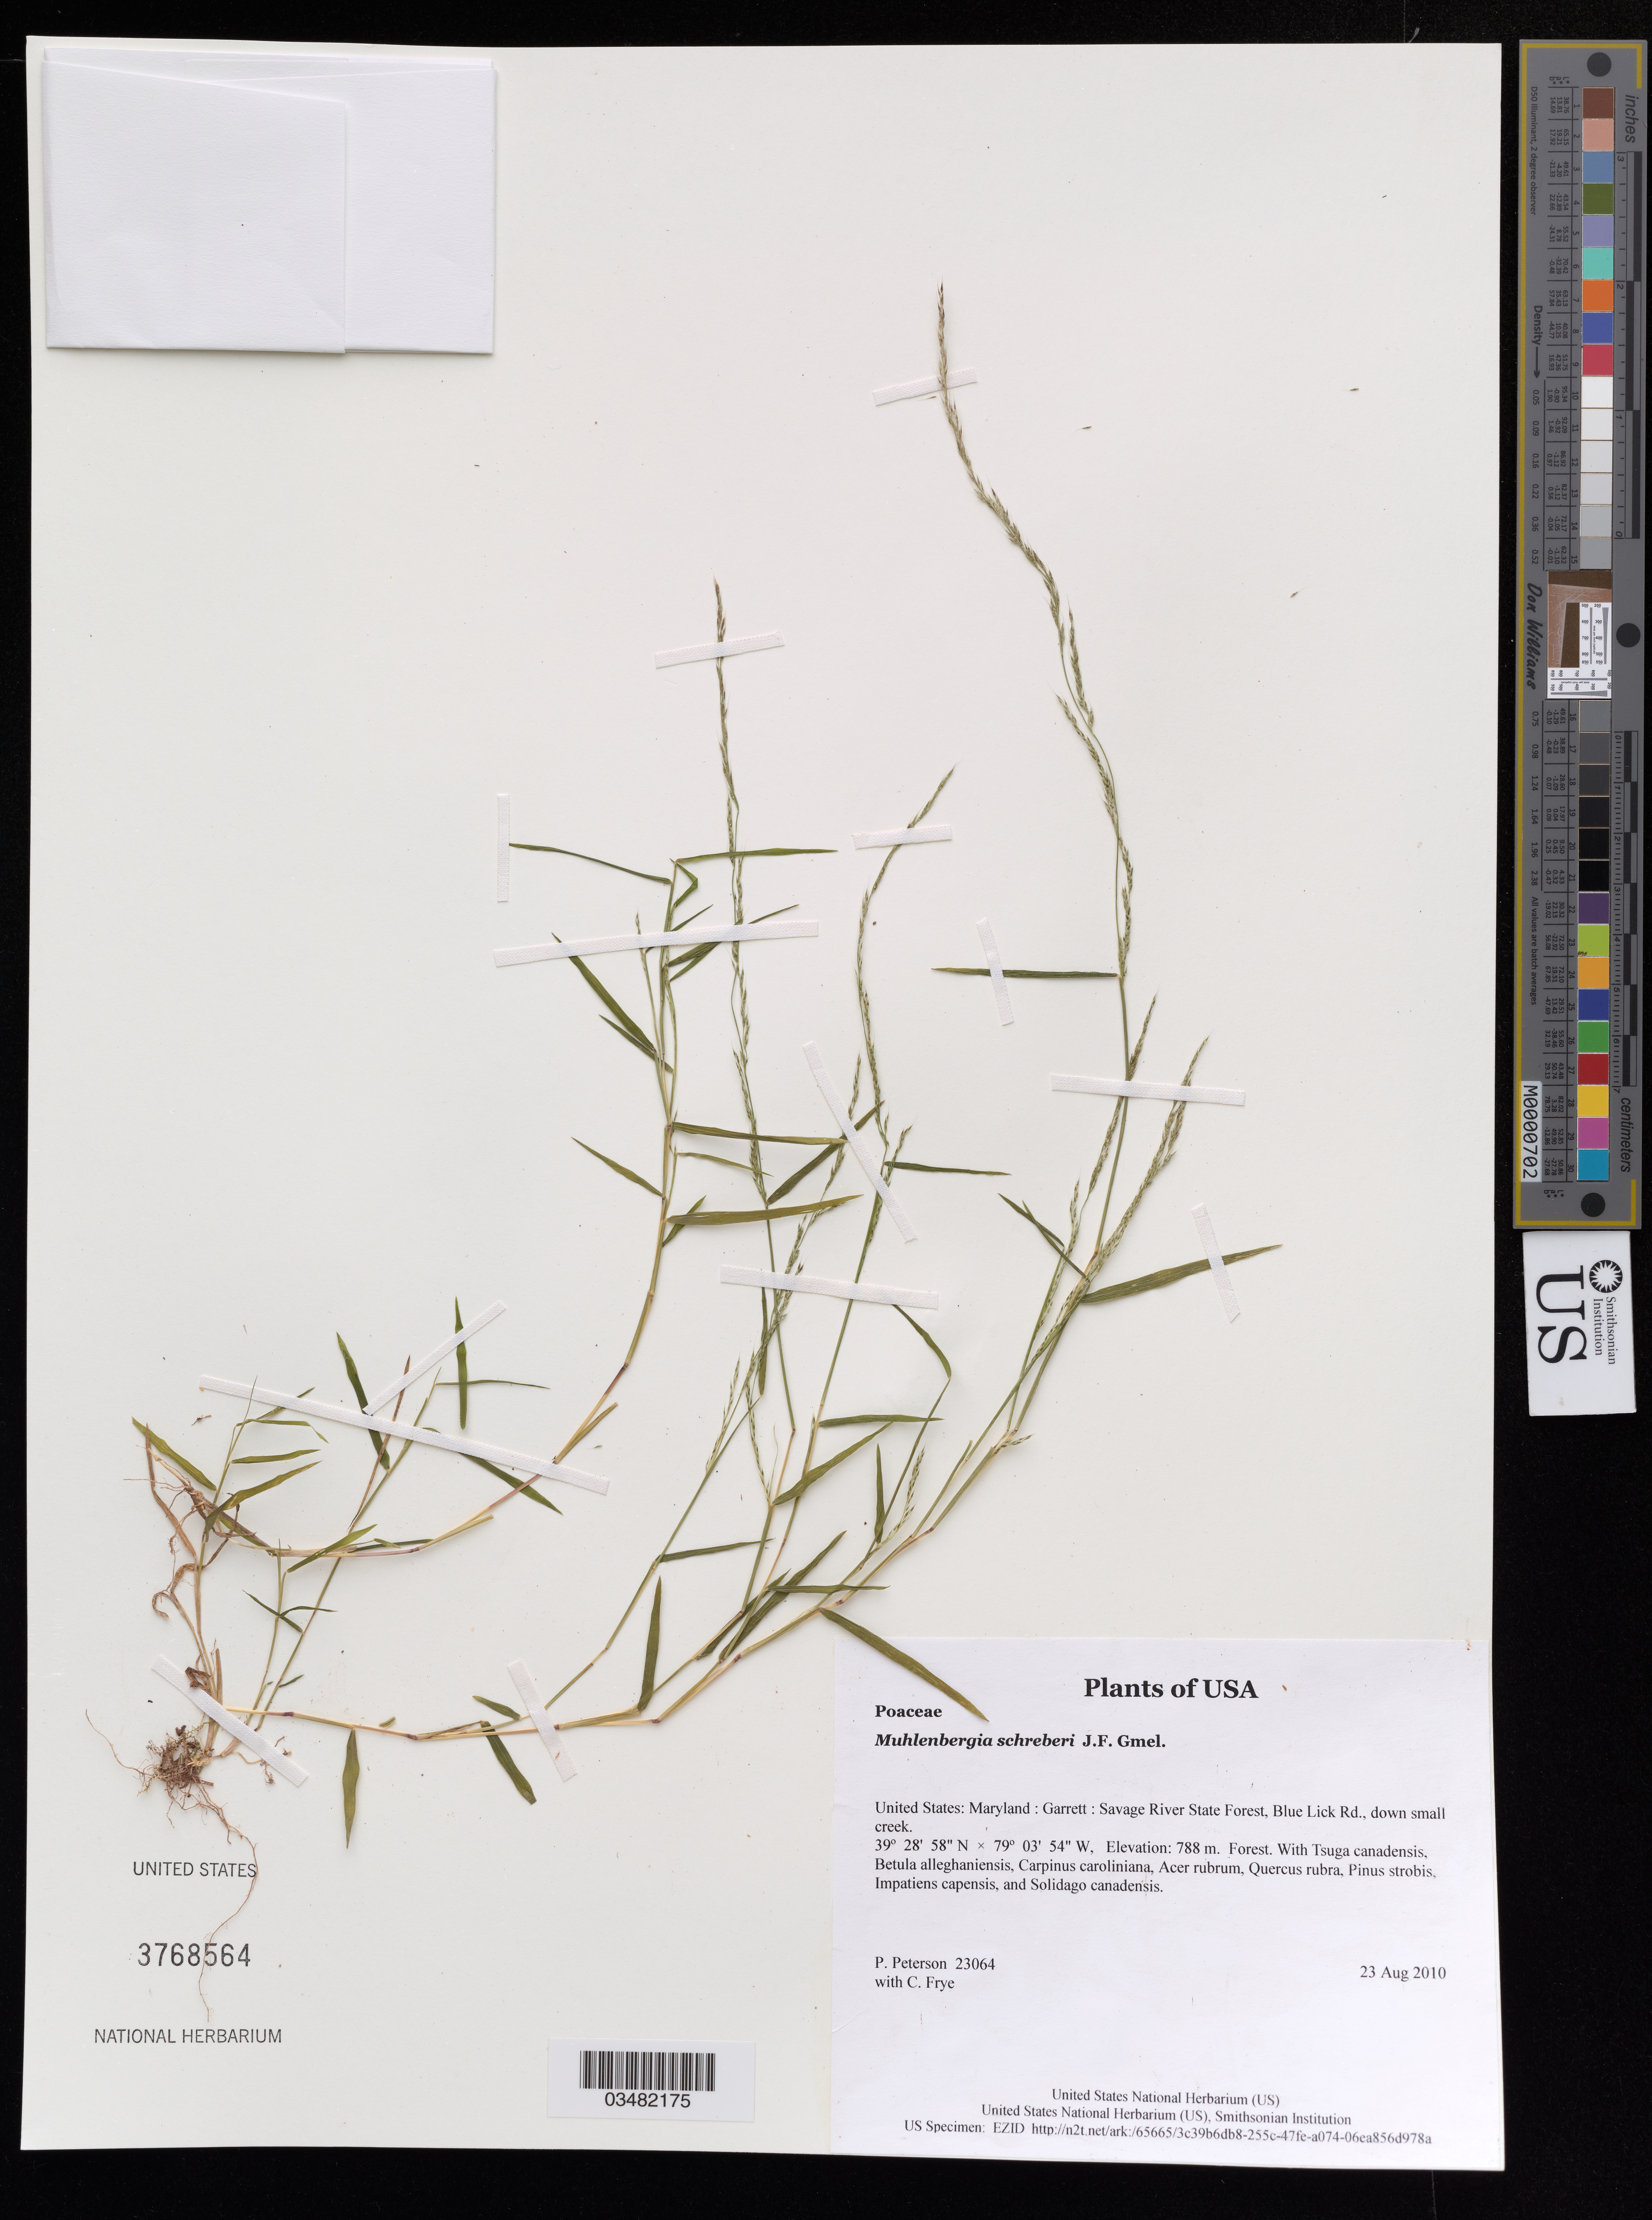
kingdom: Plantae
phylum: Tracheophyta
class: Liliopsida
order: Poales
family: Poaceae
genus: Muhlenbergia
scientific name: Muhlenbergia schreberi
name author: J.F. Gmel.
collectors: P. M. Peterson & C. Frye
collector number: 23064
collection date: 2010-08-23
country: United States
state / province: Maryland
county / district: Garrett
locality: Savage River State Forest, Blue Lick Rd., down small creek.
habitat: Forest.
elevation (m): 788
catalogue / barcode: US 3768564